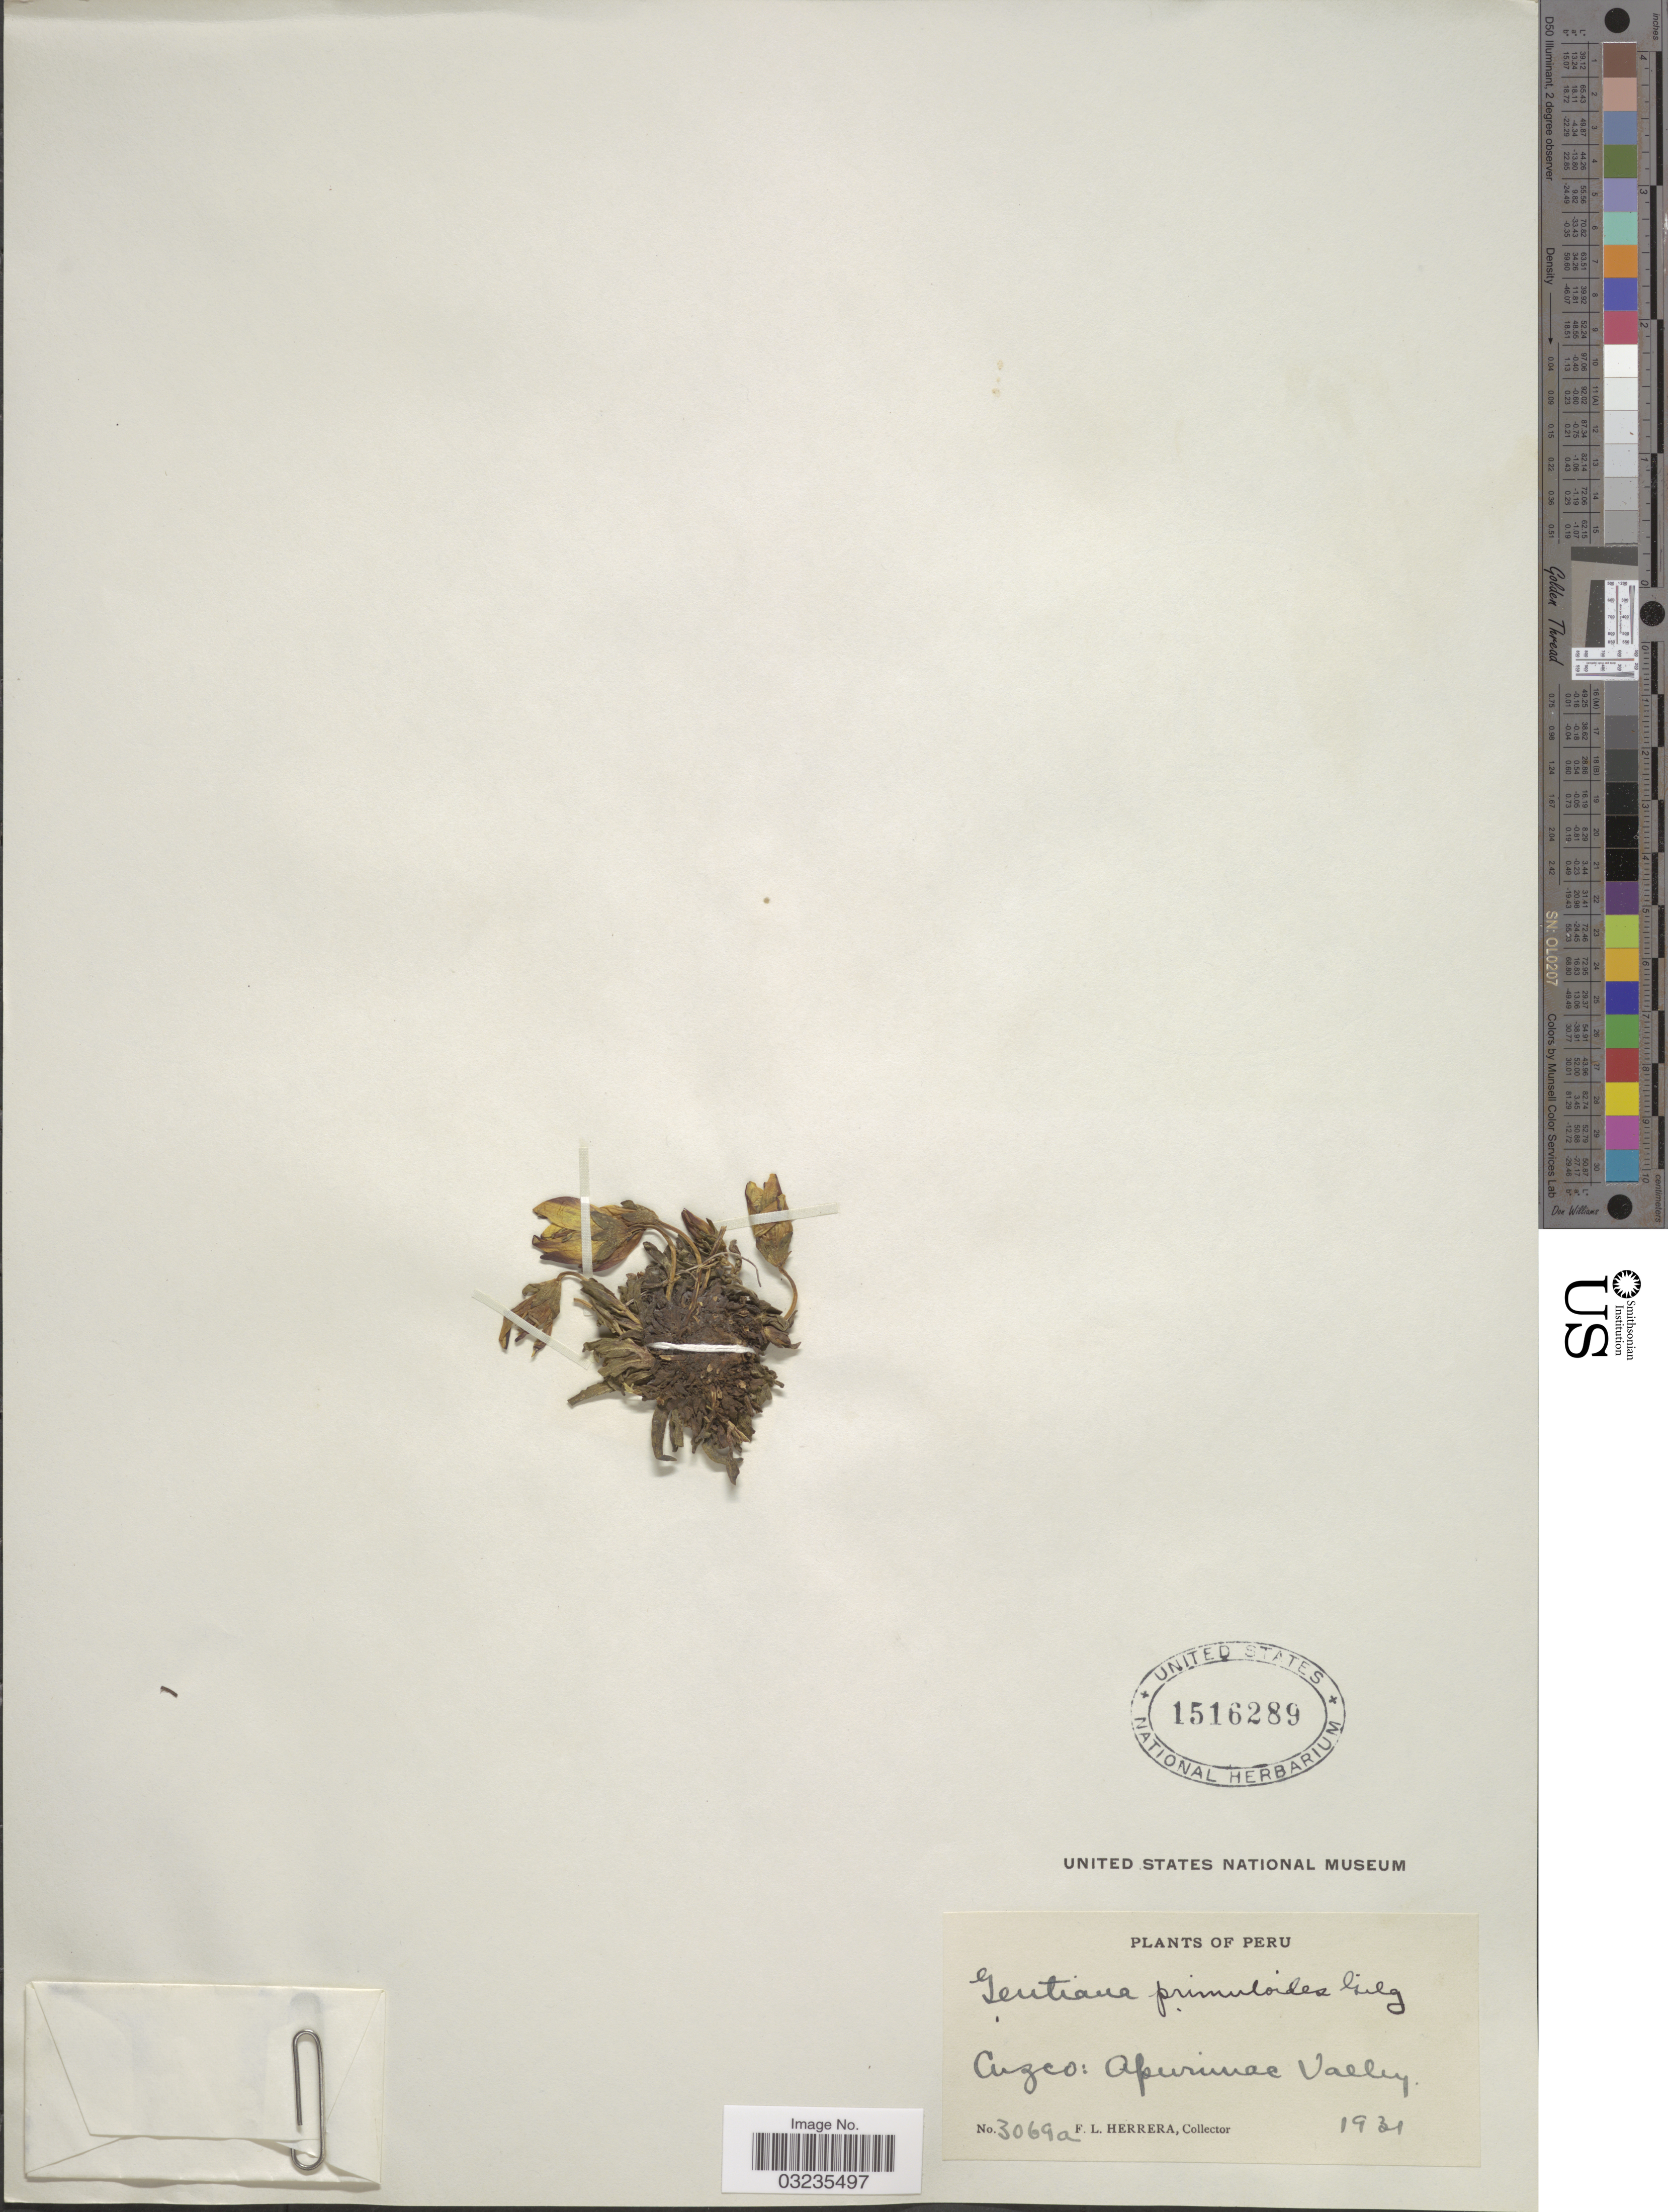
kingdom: Plantae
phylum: Tracheophyta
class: Magnoliopsida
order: Gentianales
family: Gentianaceae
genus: Gentiana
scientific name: Gentiana primuloides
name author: Gilg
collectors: F. L. Herrera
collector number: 3069a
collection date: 1931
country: Peru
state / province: Cusco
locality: Cuzco: Apurimac Valley.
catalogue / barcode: US 1516289